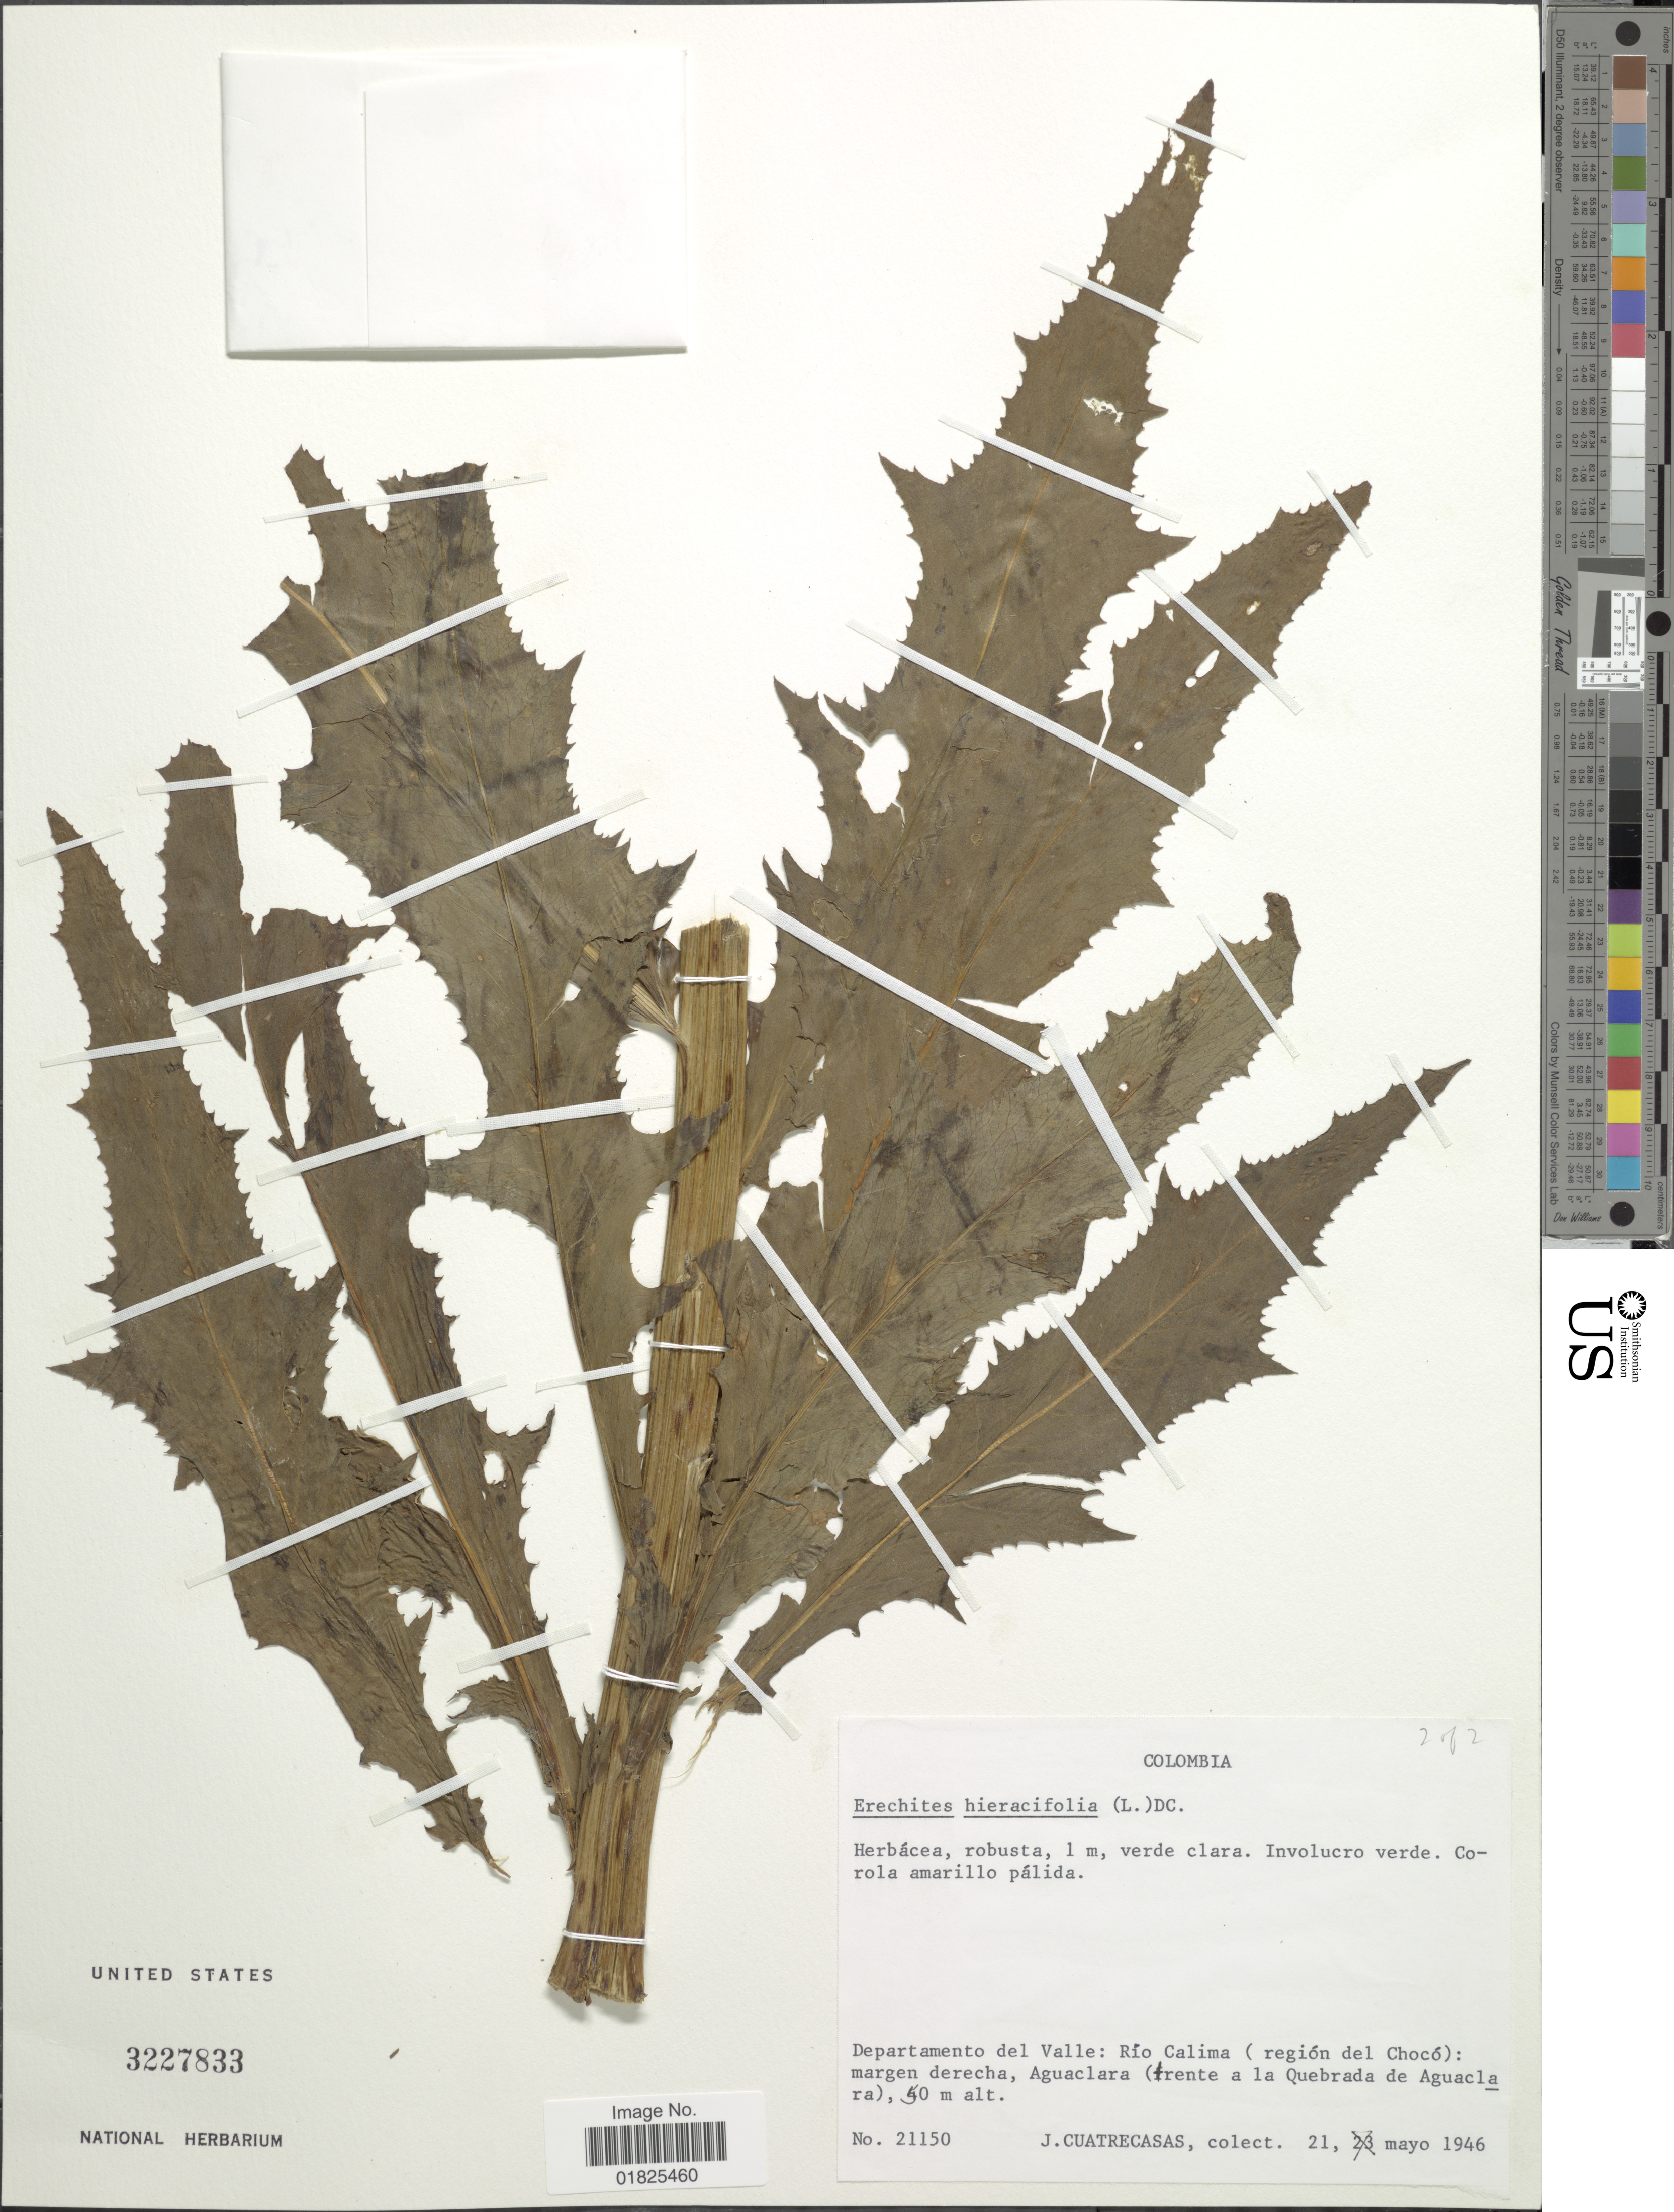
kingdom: Plantae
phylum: Tracheophyta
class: Magnoliopsida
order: Asterales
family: Asteraceae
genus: Erechtites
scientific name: Erechtites hieraciifolius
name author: (L.) Raf. ex DC.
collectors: J. Cuatrecasas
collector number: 21150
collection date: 1946-05-21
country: Colombia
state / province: Valle del Cauca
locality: Rio Calima (region del Choco): margen derecha, Aguaclara (trente a la Quebrada de Aguacla)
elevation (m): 50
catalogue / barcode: US 3227833